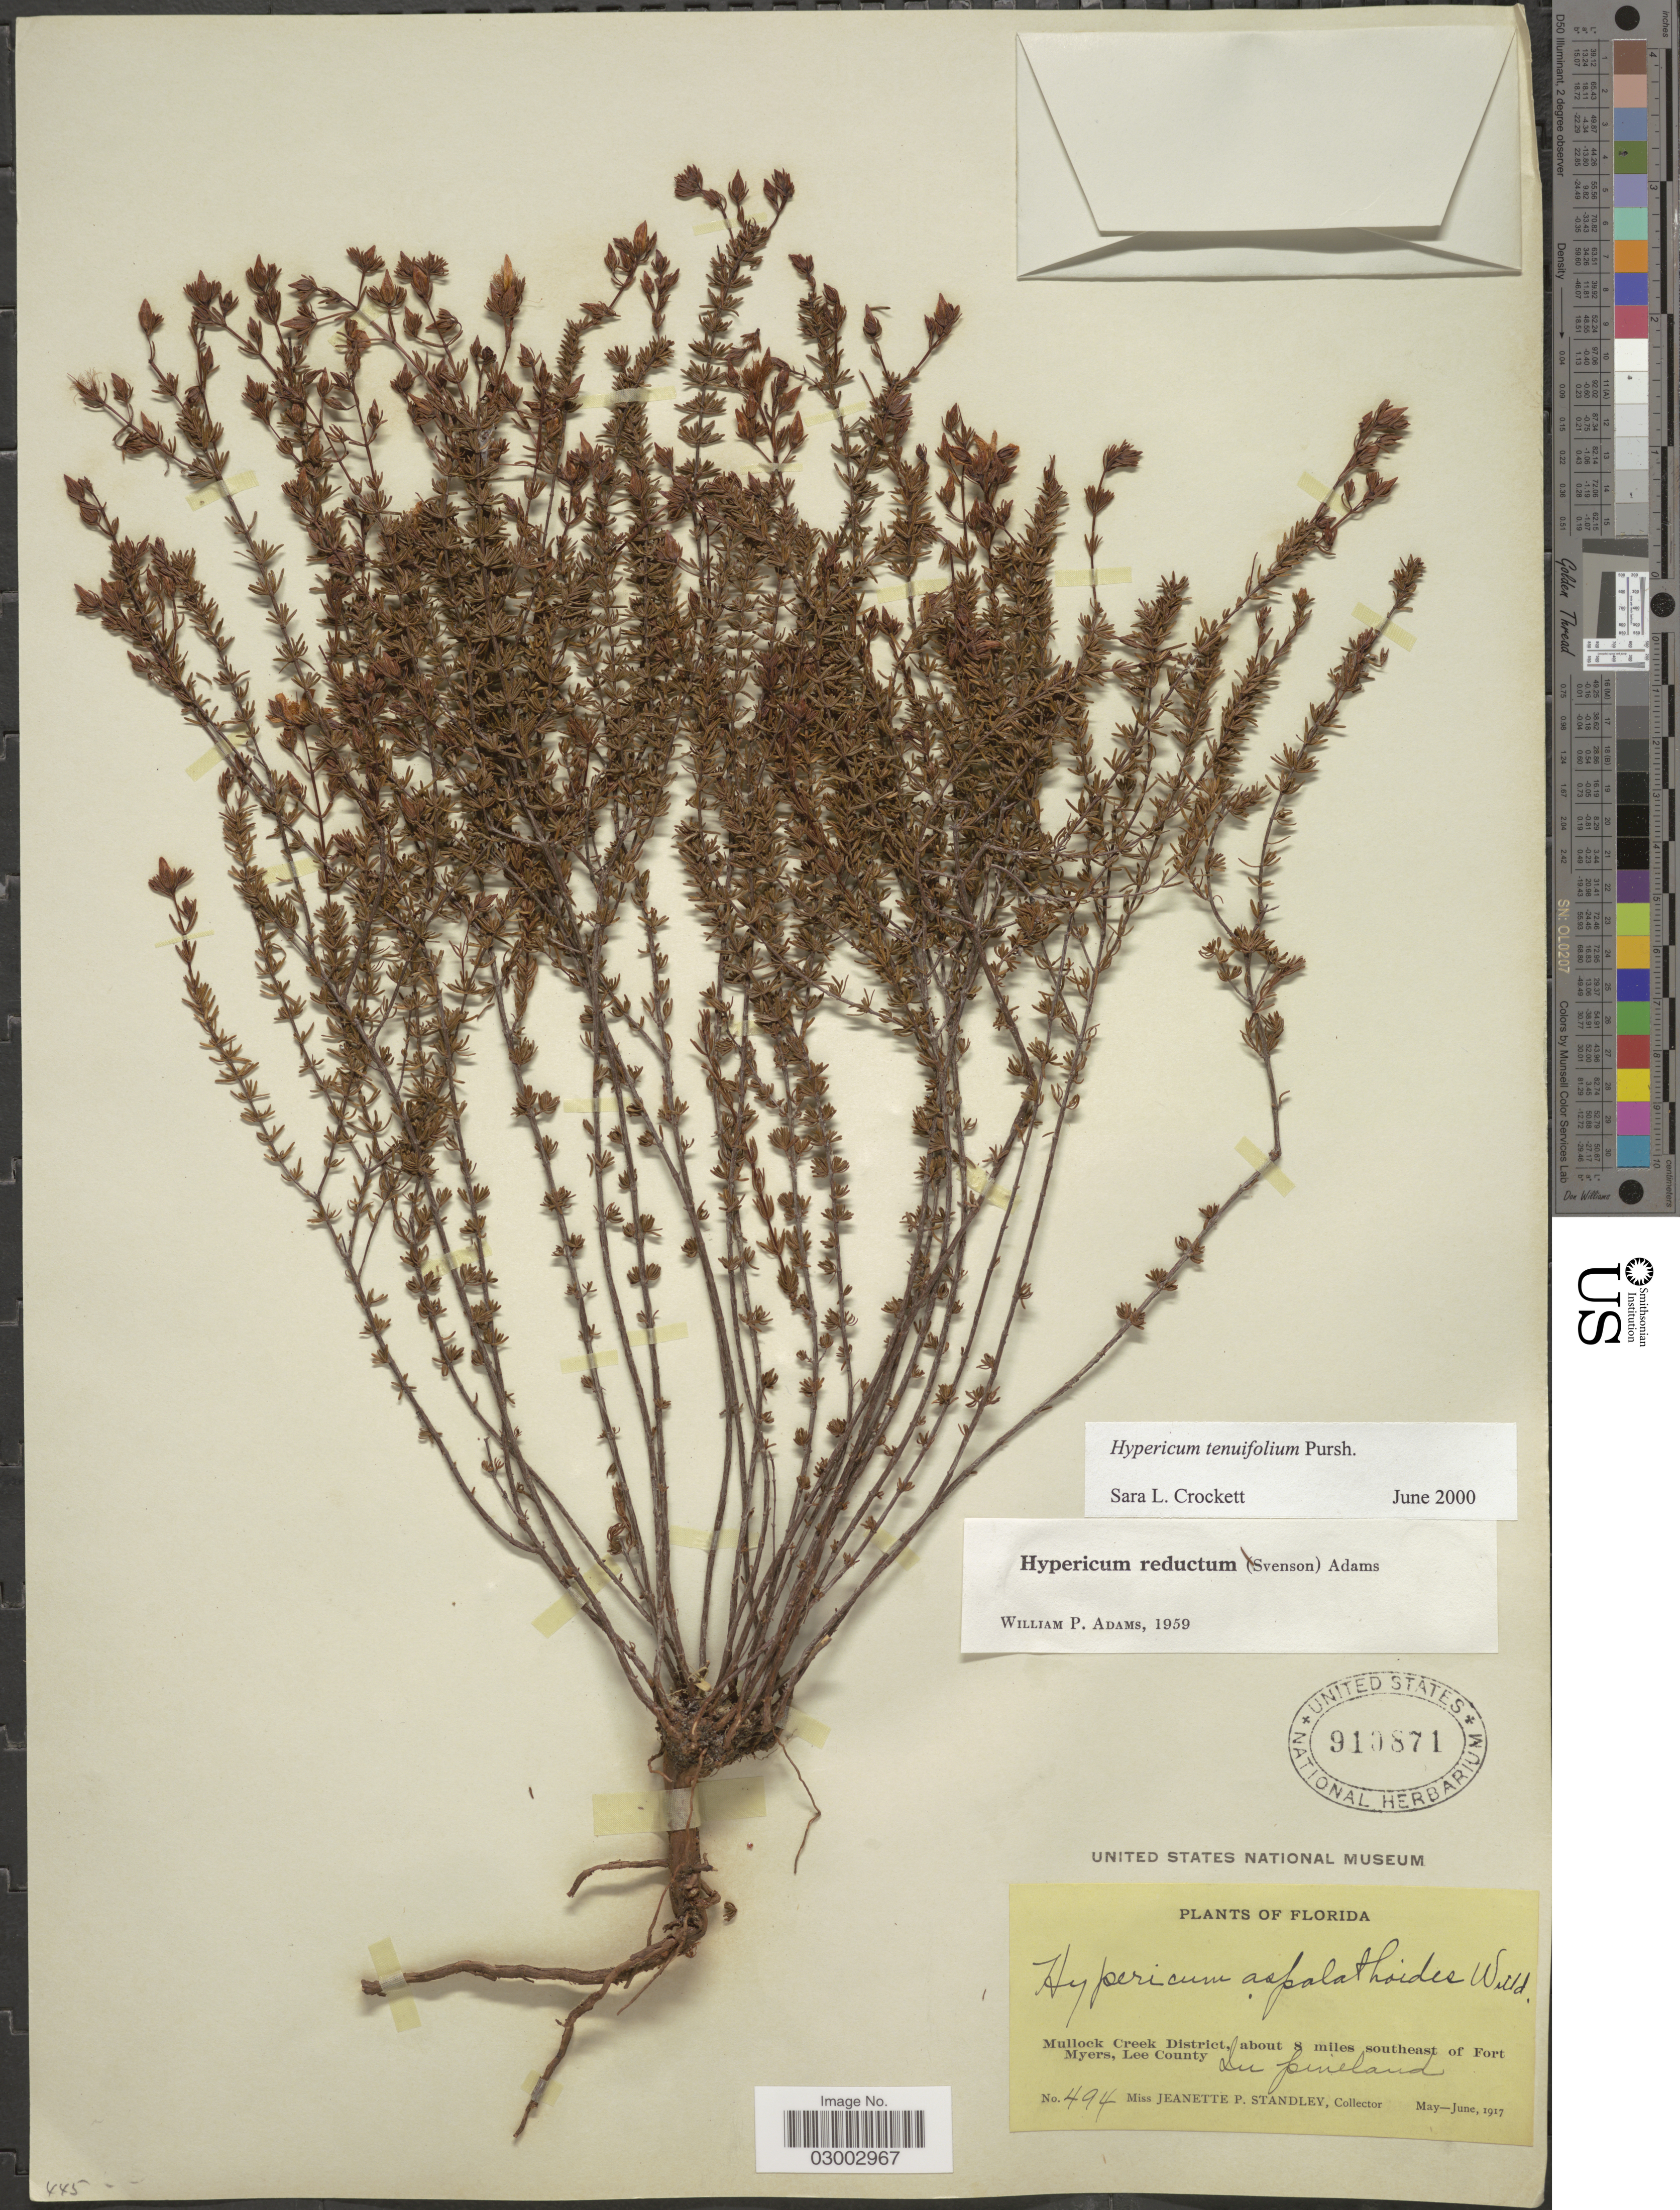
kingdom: Plantae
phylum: Tracheophyta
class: Magnoliopsida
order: Malpighiales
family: Hypericaceae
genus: Hypericum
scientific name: Hypericum tenuifolium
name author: Pursh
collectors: J. P. Standley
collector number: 494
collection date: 1917-05/1917-06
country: United States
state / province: Florida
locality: Mullock Creek District, about 8 miles southeast of Fort Myers, Lee County. In pineland.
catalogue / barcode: US 910871